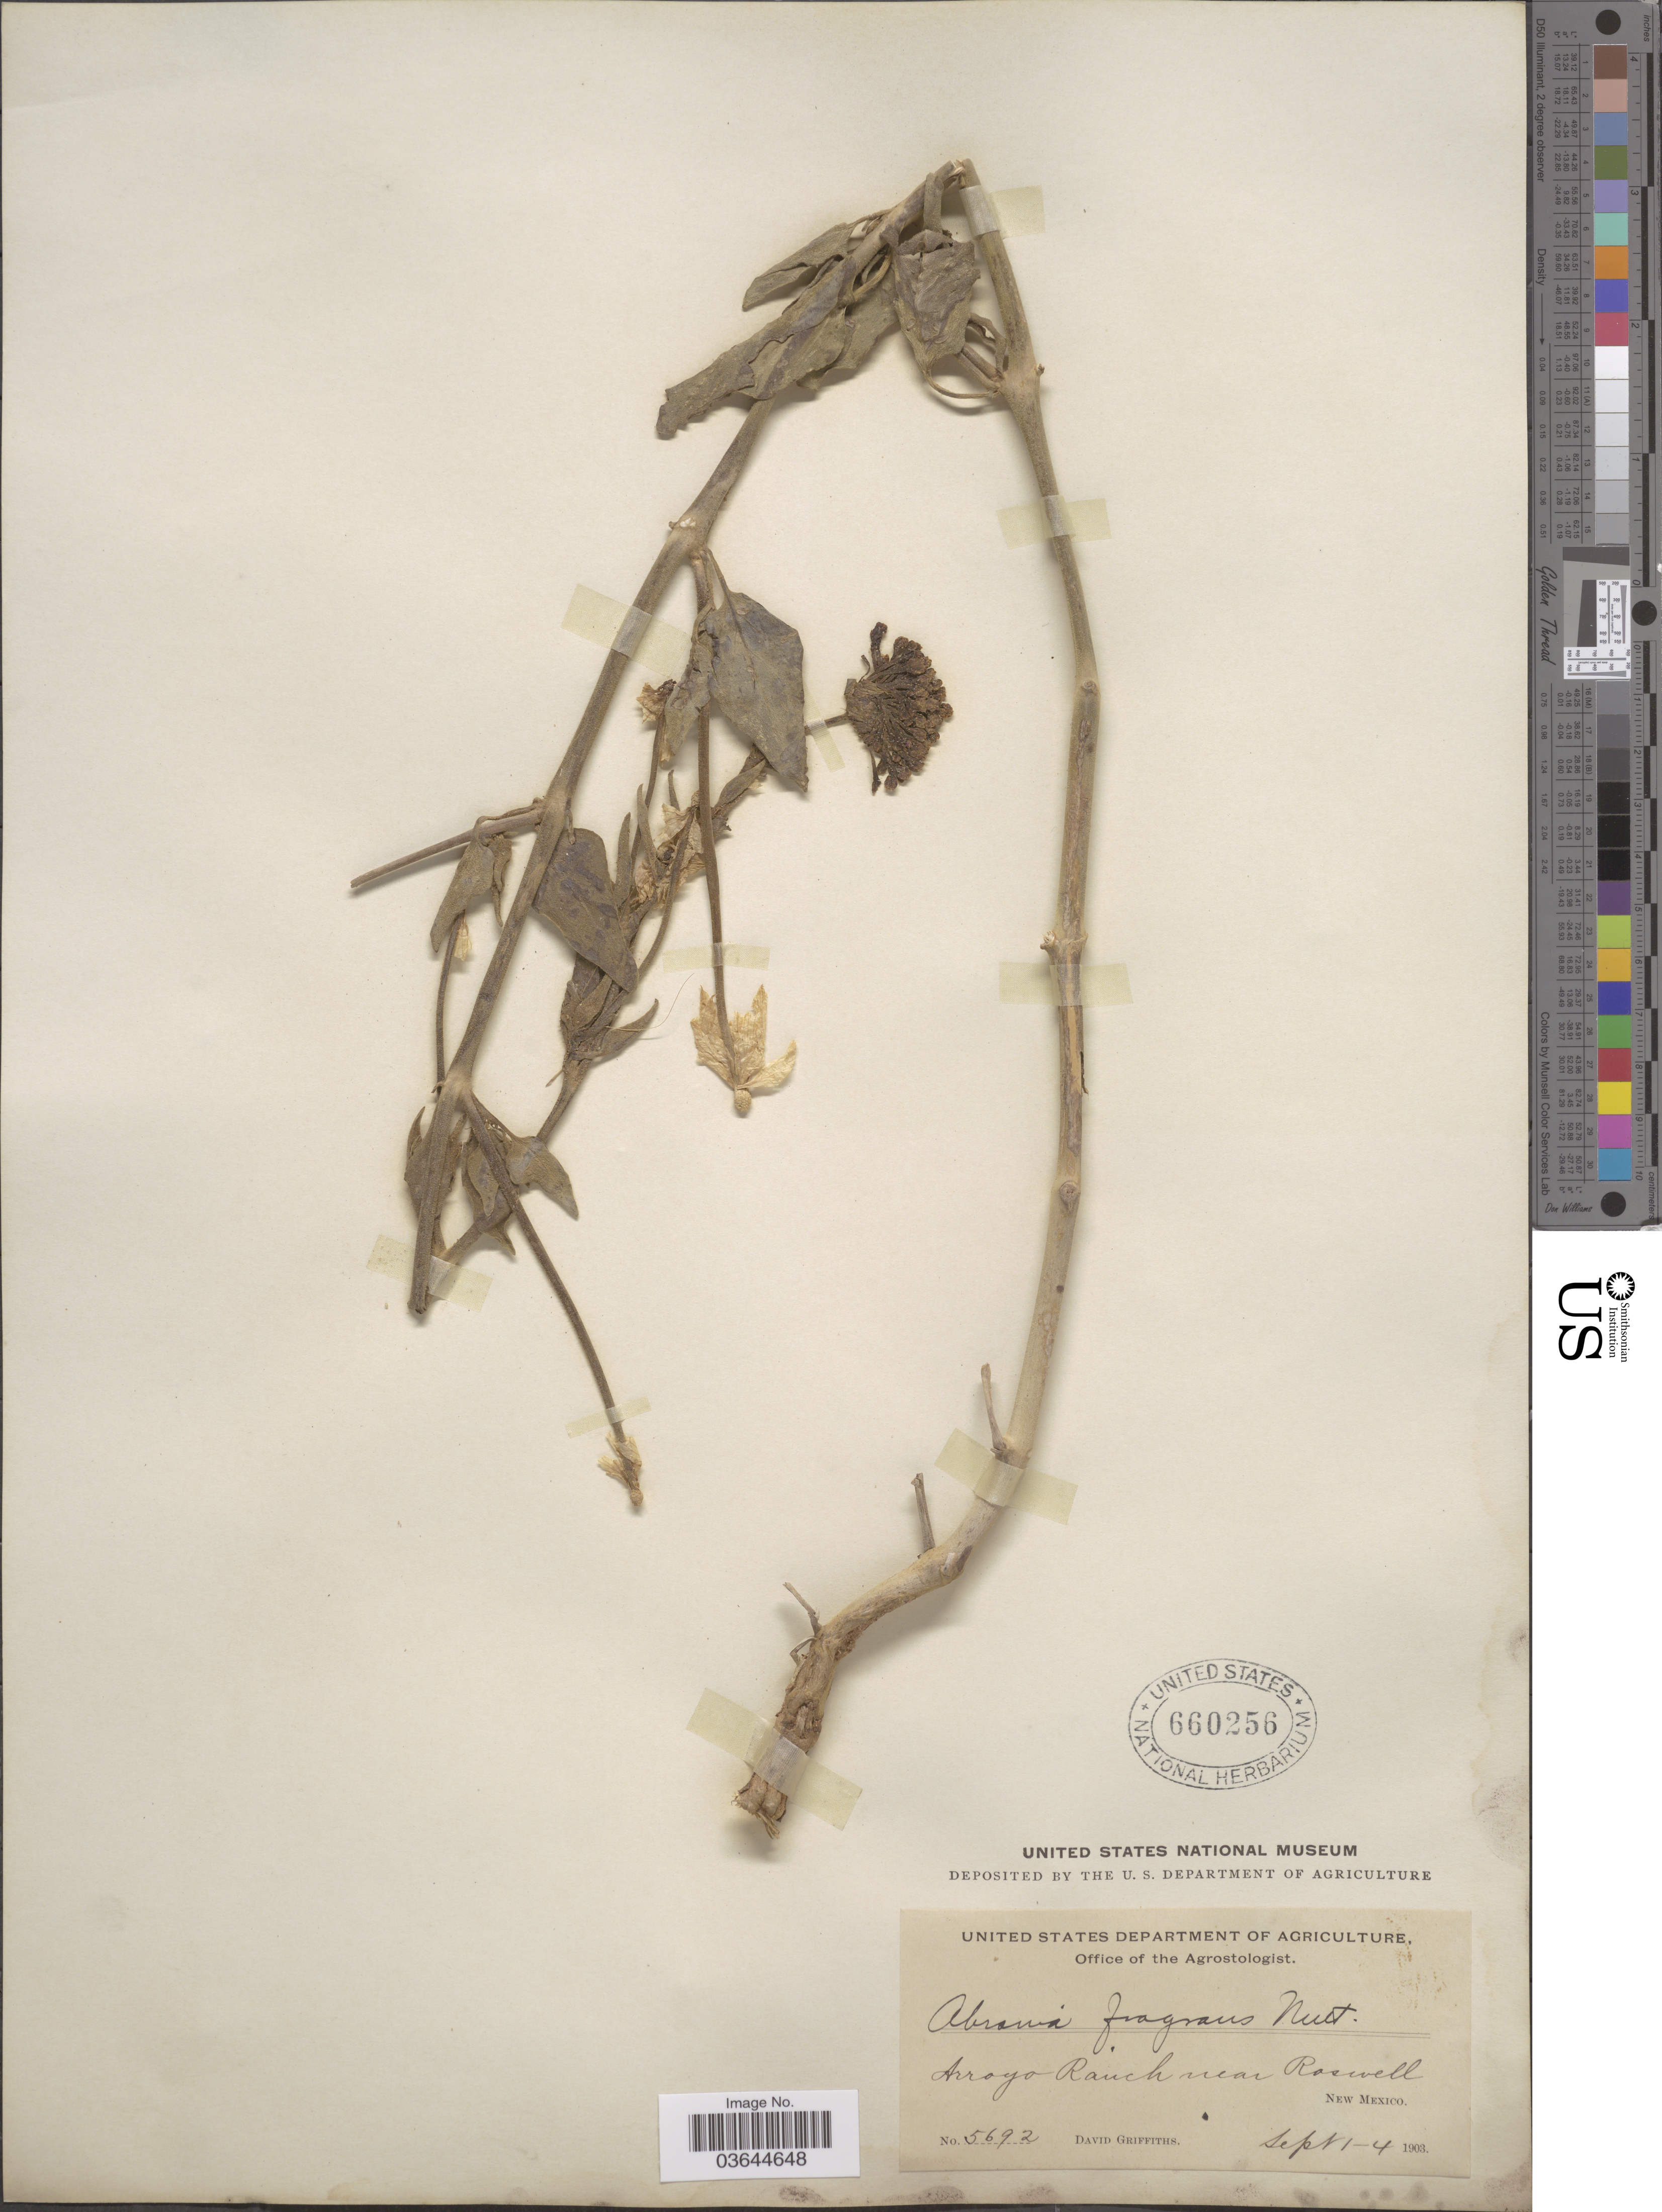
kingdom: Plantae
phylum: Tracheophyta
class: Magnoliopsida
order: Caryophyllales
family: Nyctaginaceae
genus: Abronia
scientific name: Abronia fragrans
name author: Nutt. ex Hook.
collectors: D. Griffiths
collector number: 5692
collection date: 1903-09-01/1903-09-04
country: United States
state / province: New Mexico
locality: Arroyo Ranch near Roswell.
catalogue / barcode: US 660256